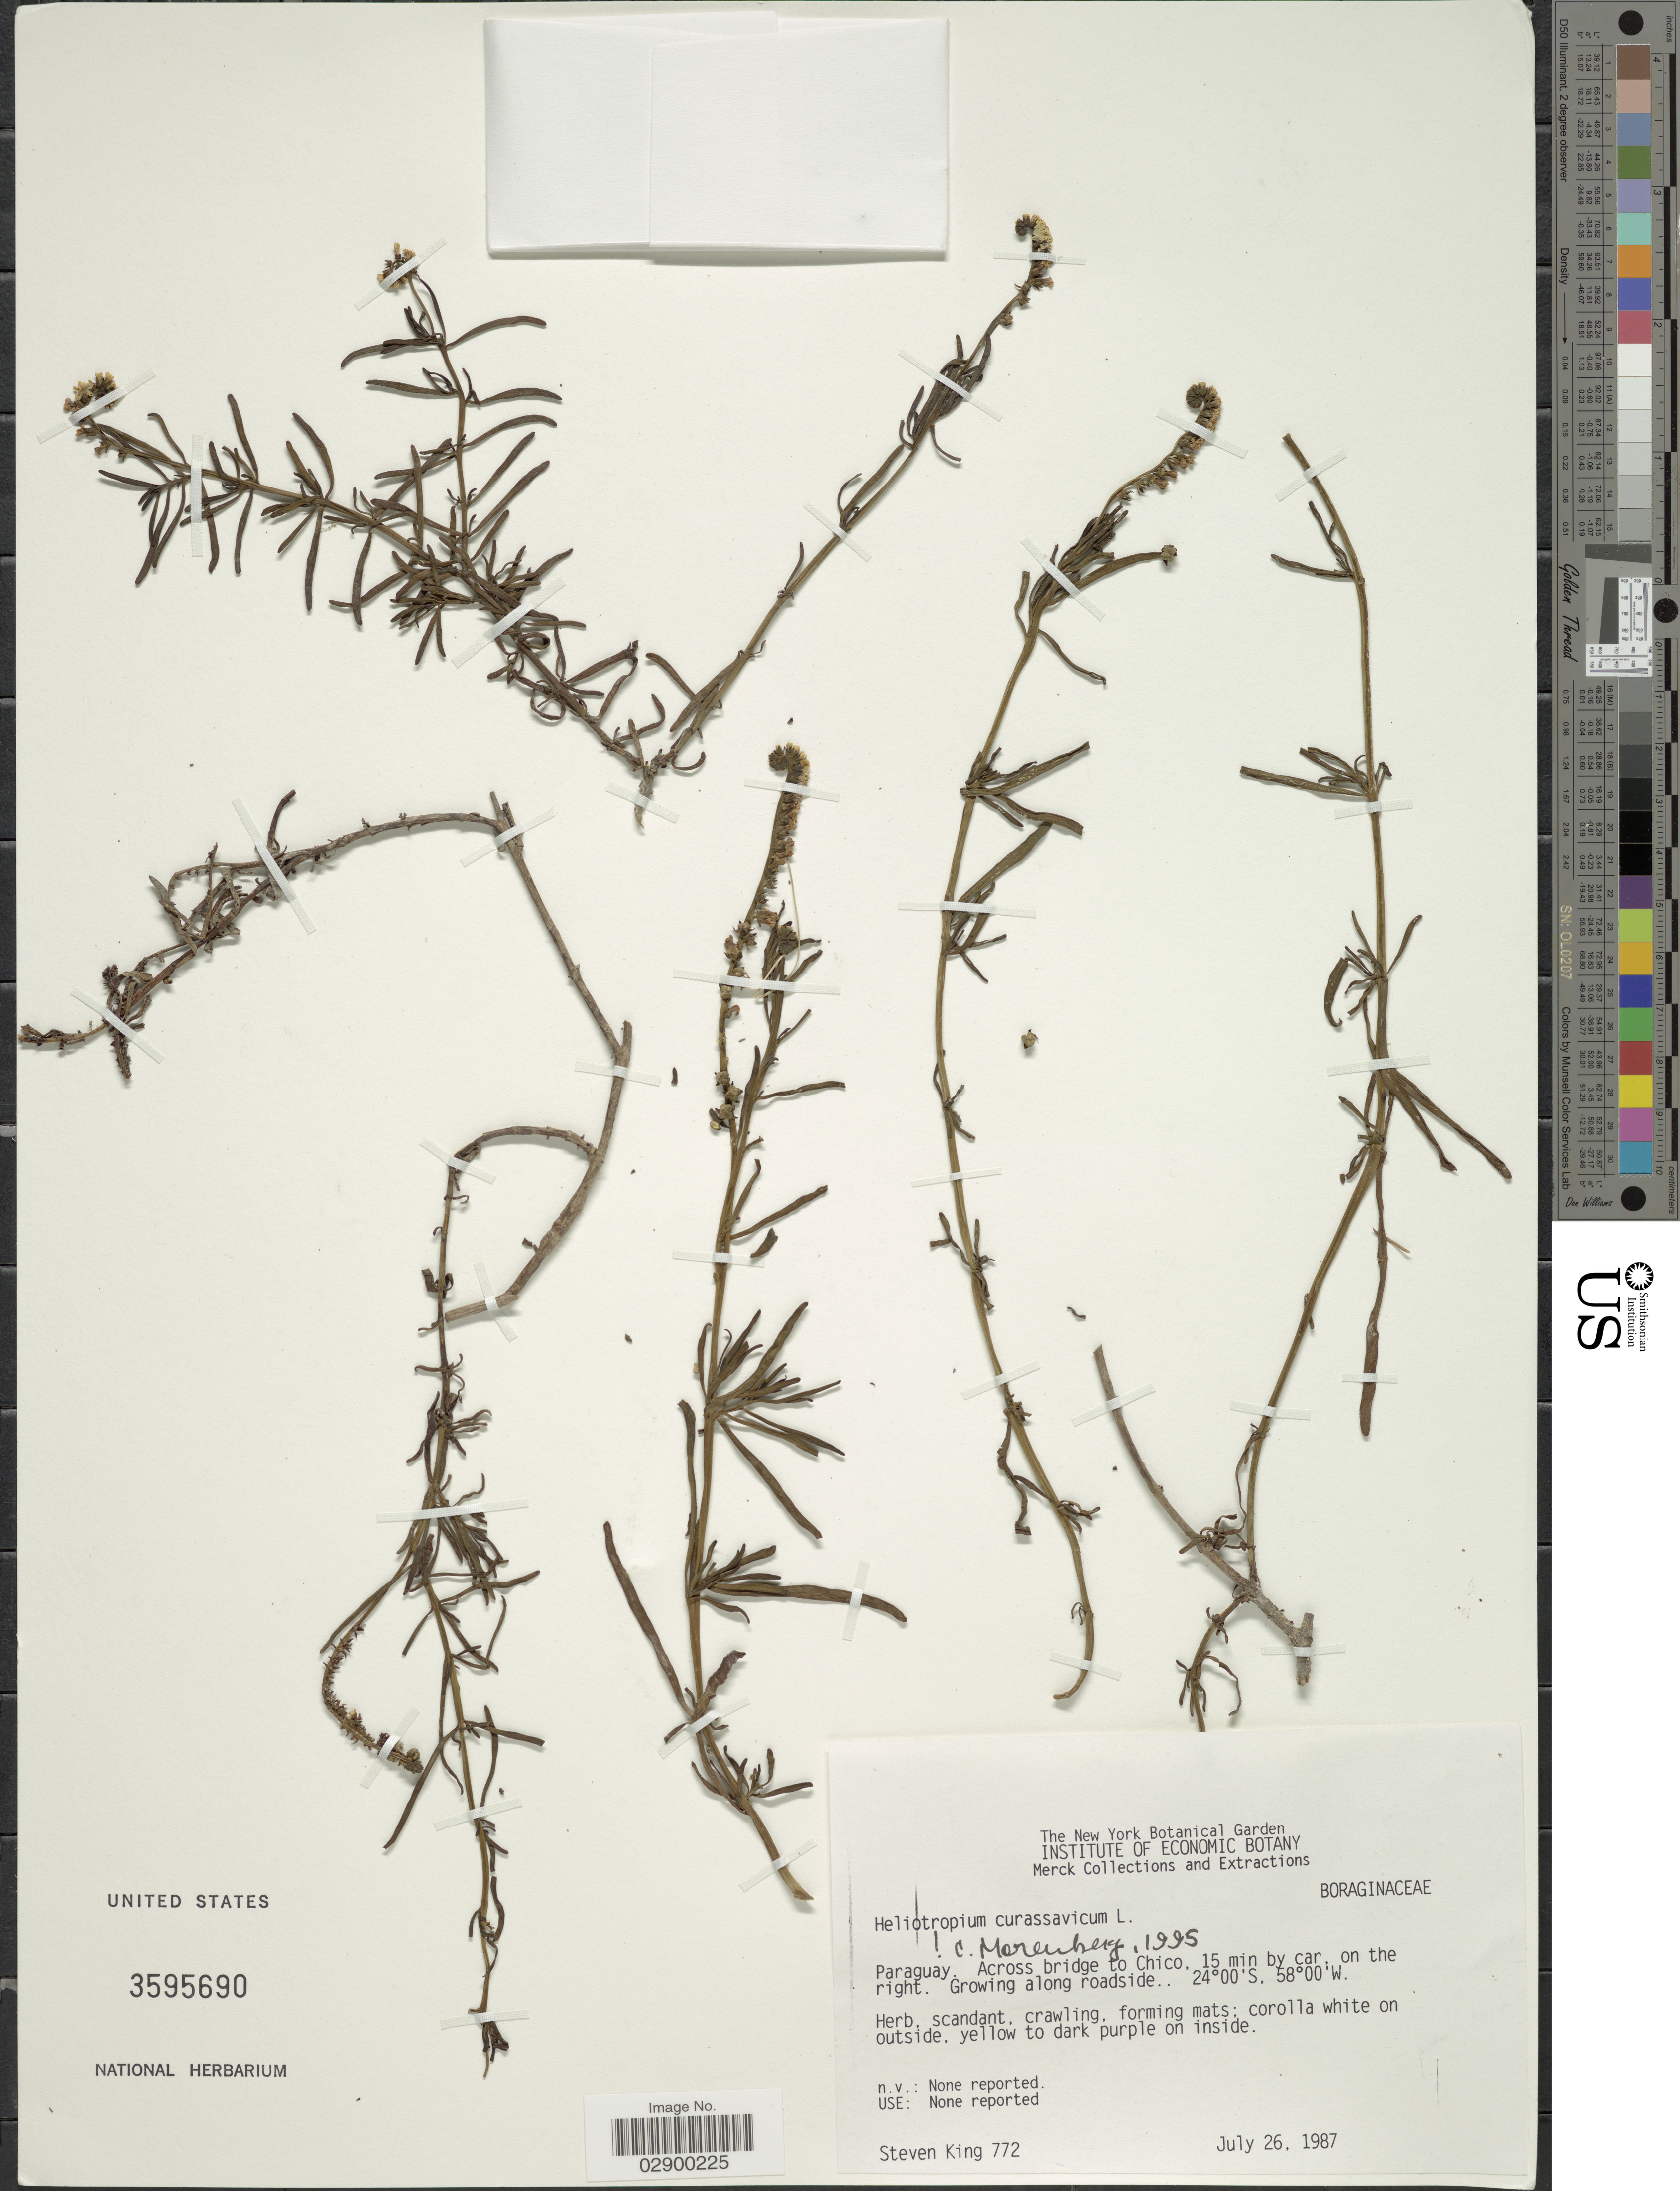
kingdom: Plantae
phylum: Tracheophyta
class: Magnoliopsida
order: Boraginales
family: Heliotropiaceae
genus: Heliotropium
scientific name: Heliotropium curassavicum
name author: L.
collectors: S. R. King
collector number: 772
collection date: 1987-07-26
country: Paraguay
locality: Across bridge to Chico, 15 min by car, on the right.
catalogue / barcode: US 3595690